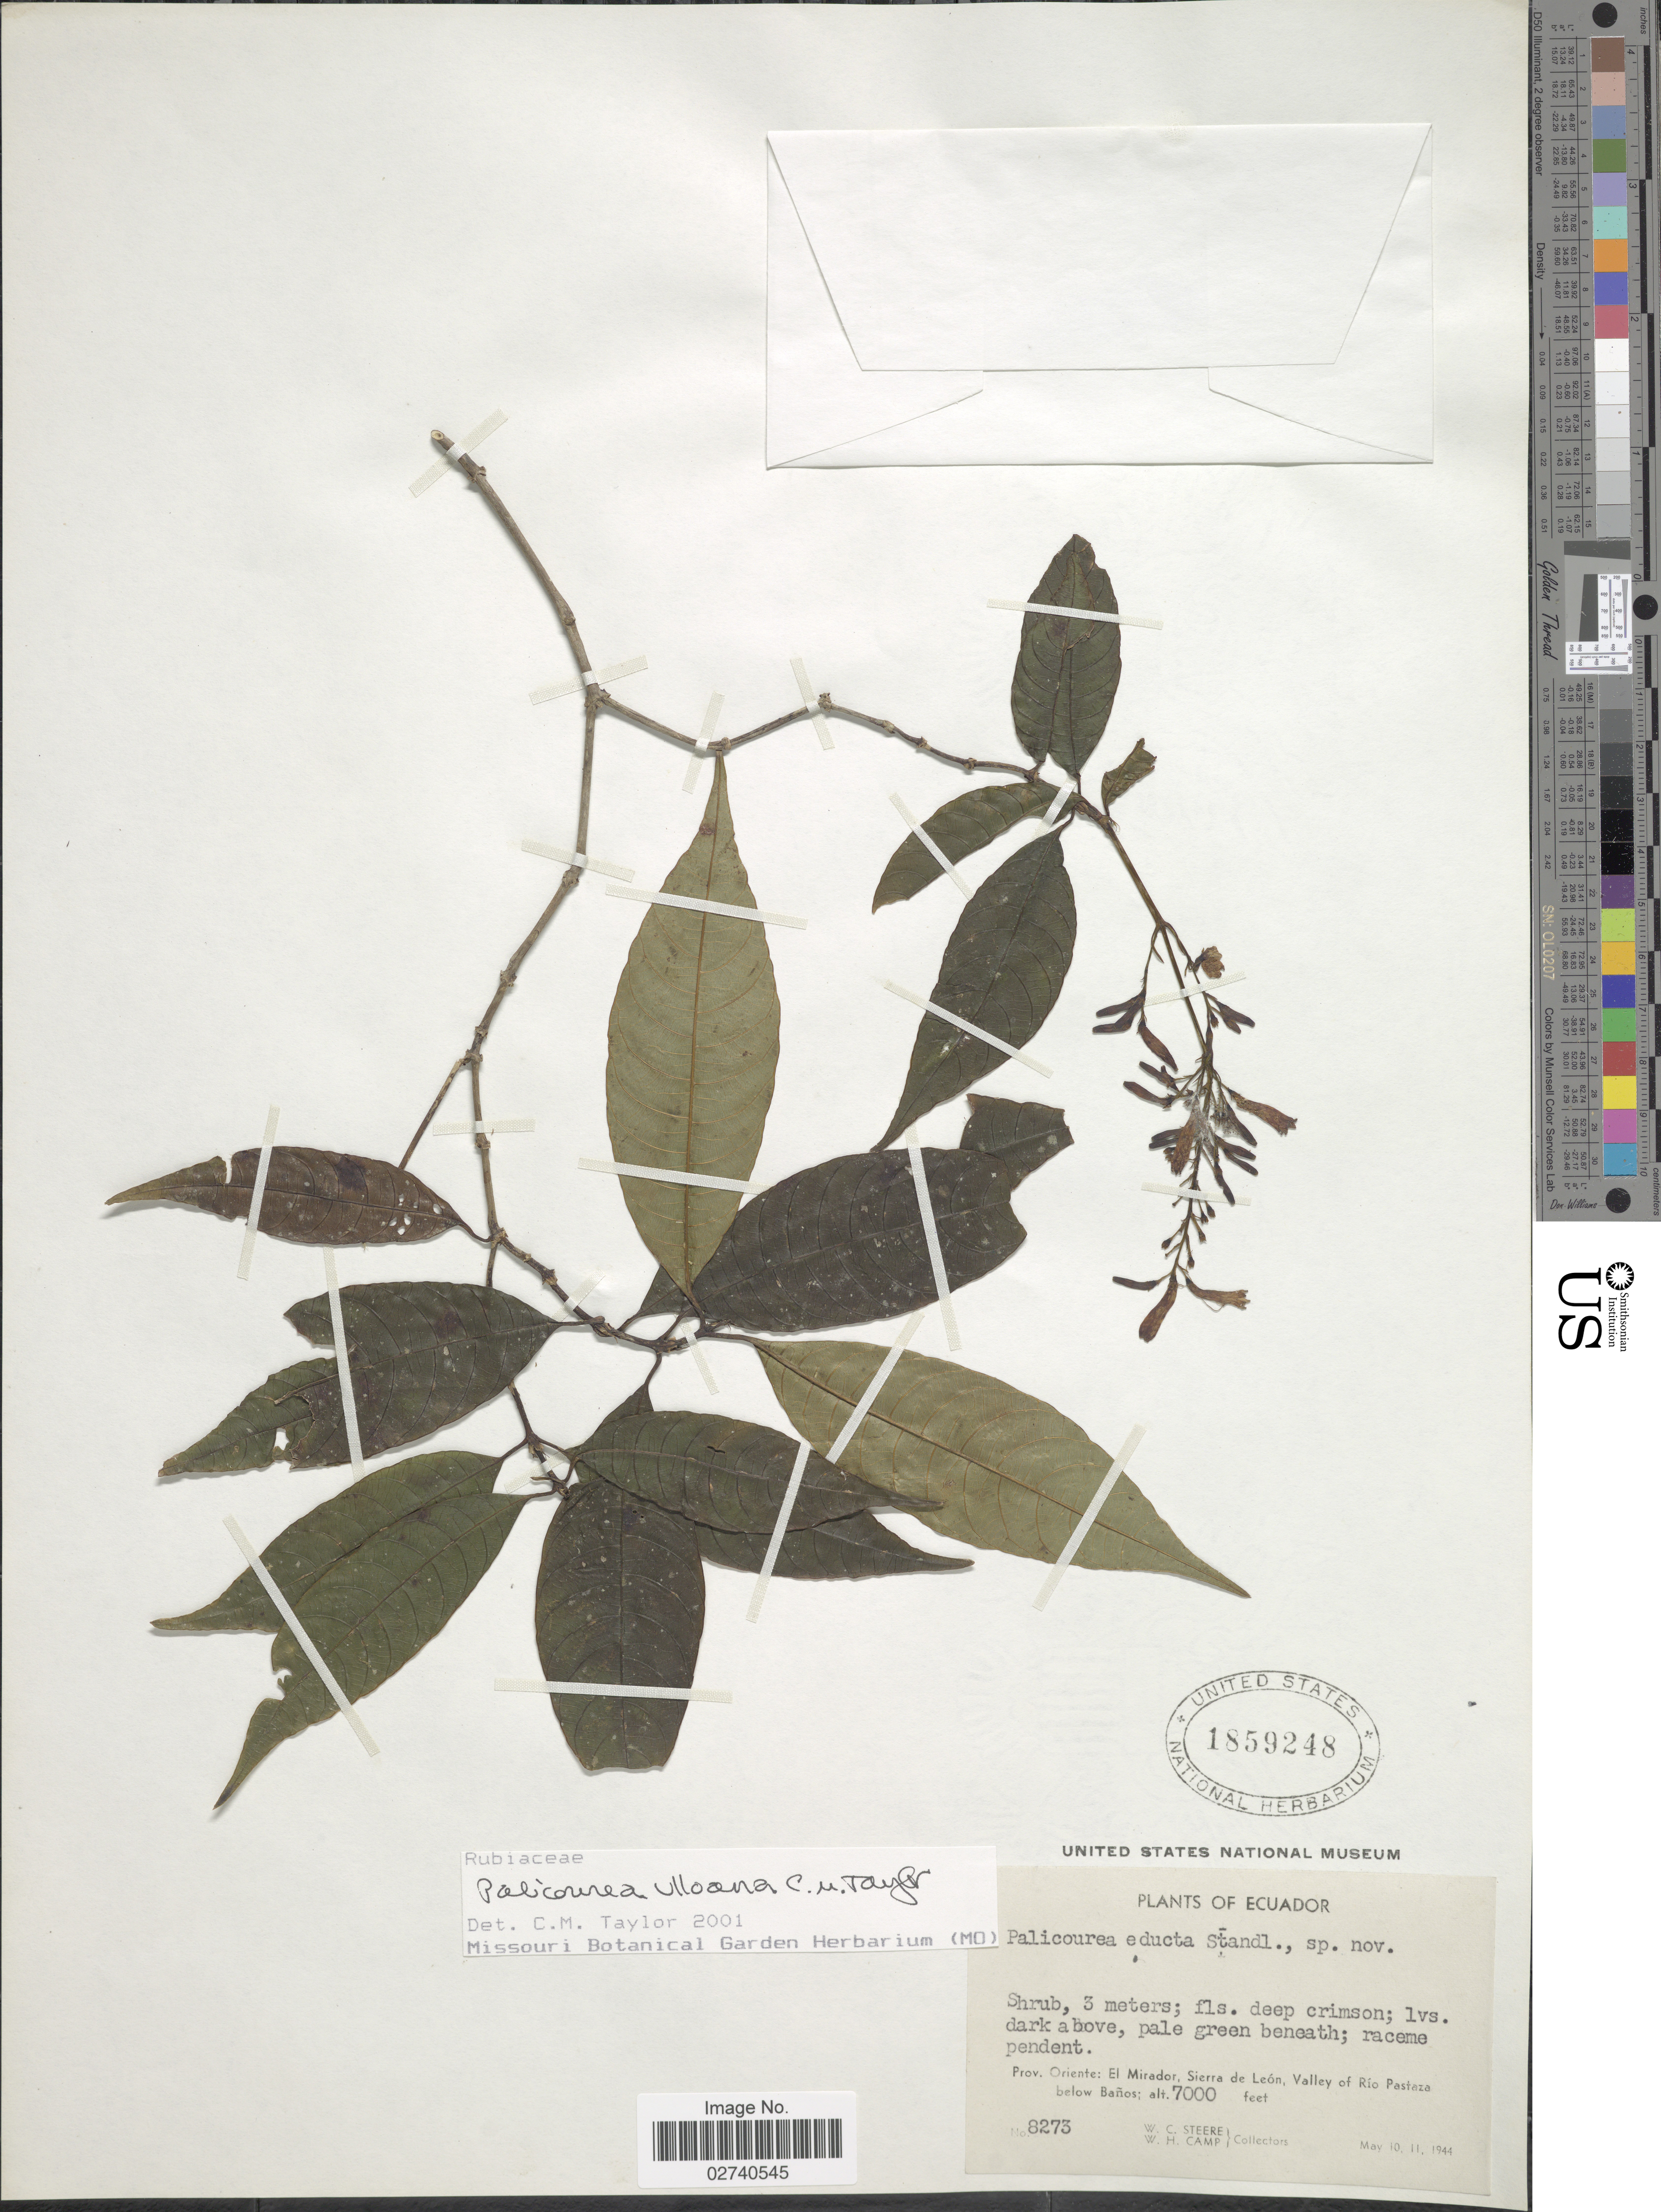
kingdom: Plantae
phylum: Tracheophyta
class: Magnoliopsida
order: Gentianales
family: Rubiaceae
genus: Palicourea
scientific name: Palicourea ulloana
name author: C.M. Taylor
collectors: W. C. Steere & W. H. Camp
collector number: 8273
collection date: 1944-05-10/1944-05-11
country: Ecuador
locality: Prov. Oriente: El Mirador, Sierra de Leon, Valley of Rio Pastaza below Banos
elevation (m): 2134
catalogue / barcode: US 1859248